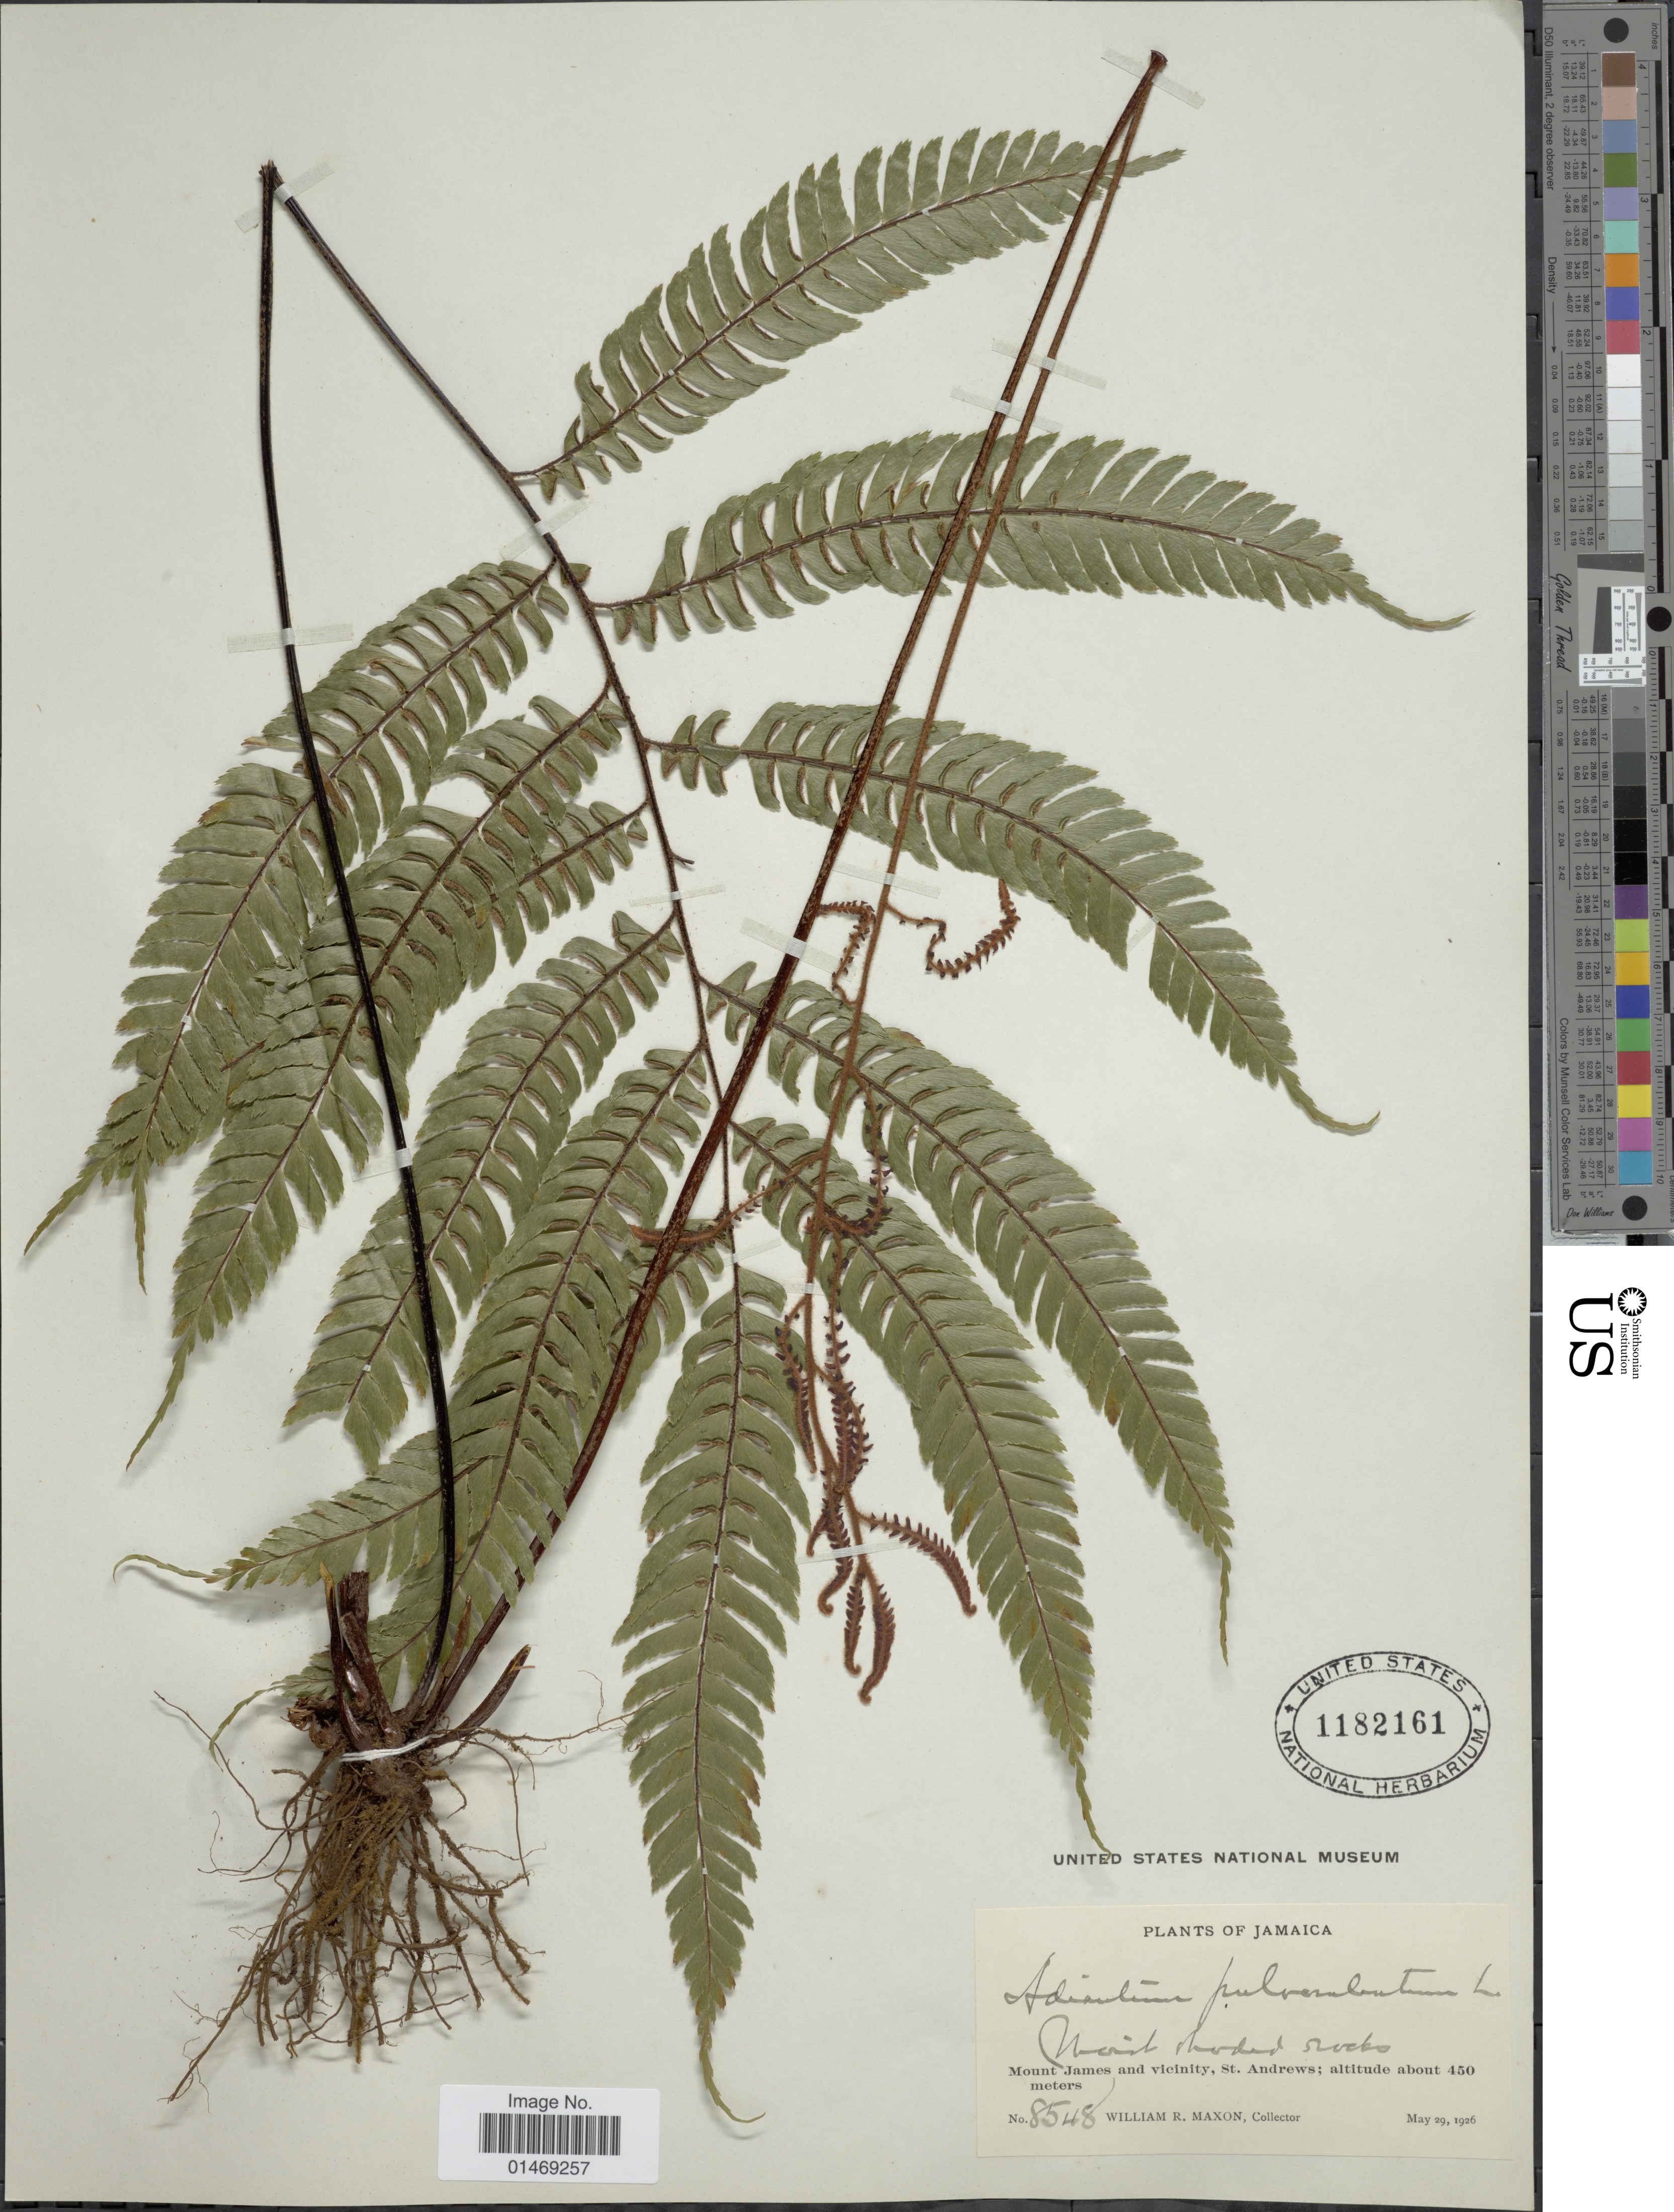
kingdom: Plantae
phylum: Tracheophyta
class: Polypodiopsida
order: Polypodiales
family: Pteridaceae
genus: Adiantum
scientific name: Adiantum pulverulentum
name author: L.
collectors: W. R. Maxon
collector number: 8548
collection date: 1926-05-29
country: Jamaica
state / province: Saint Andrew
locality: Mount James and vicinity, Moist shaded rocks.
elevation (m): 450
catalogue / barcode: US 1182161